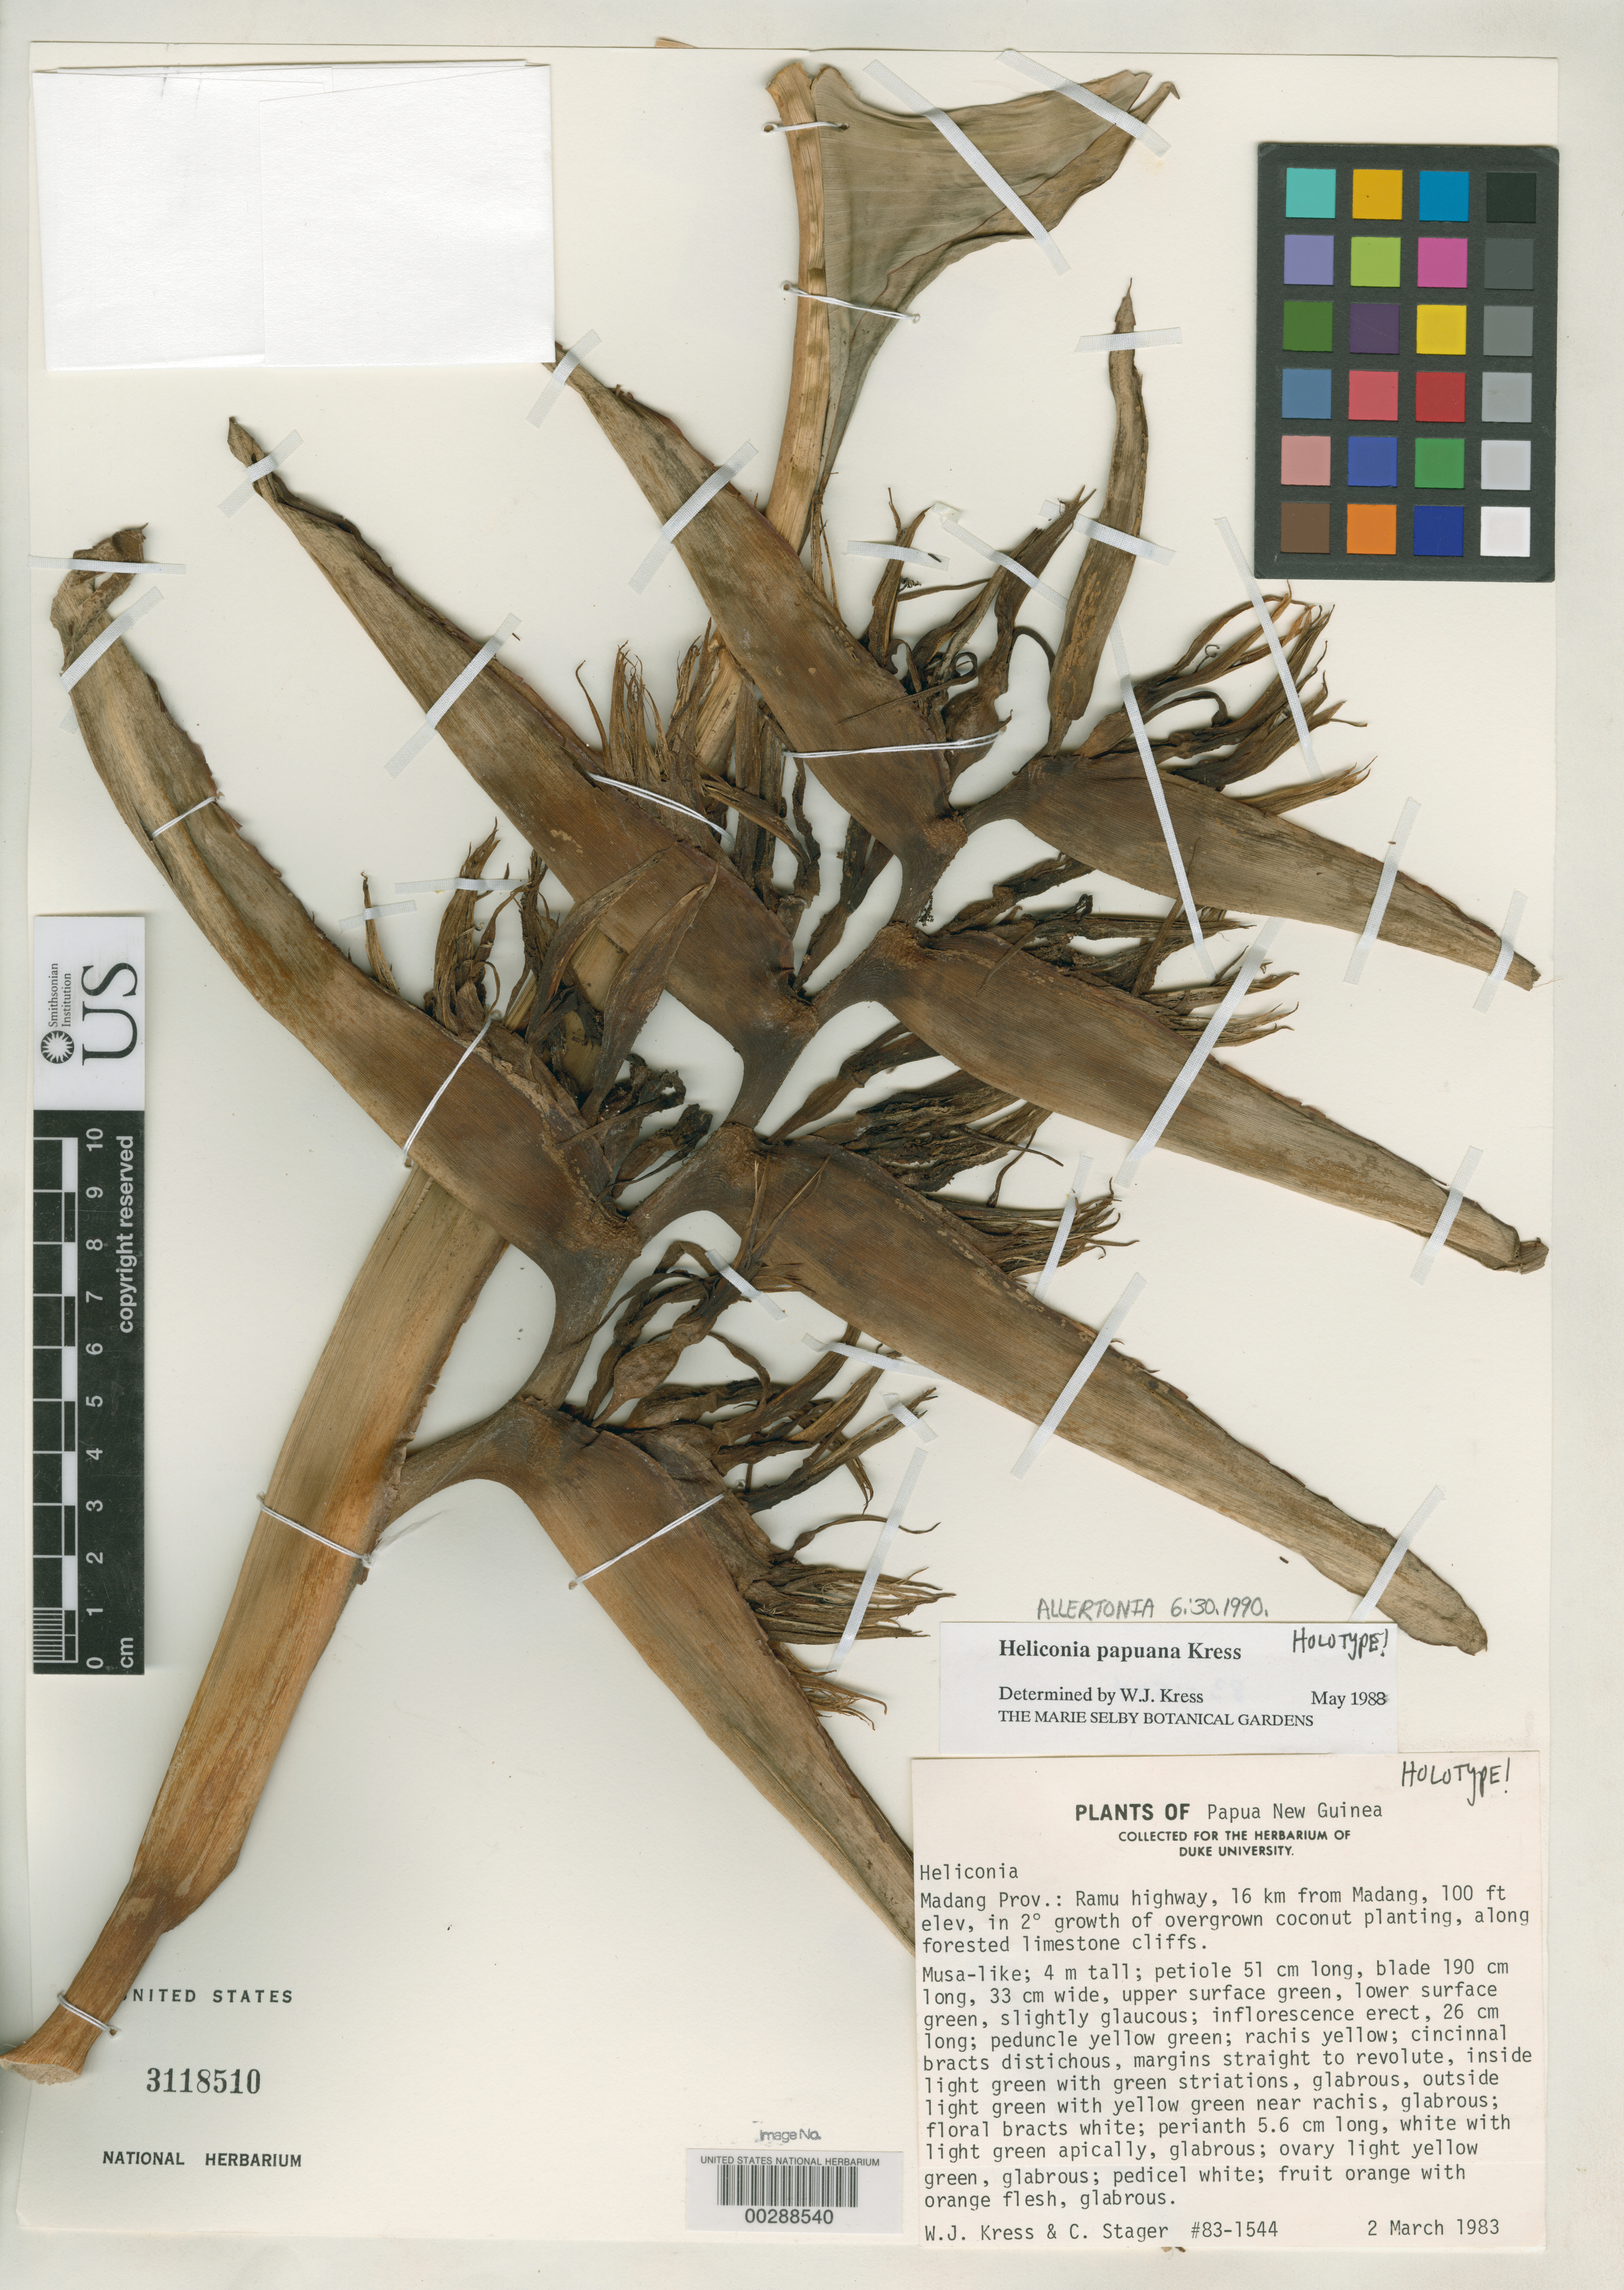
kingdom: Plantae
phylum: Tracheophyta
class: Liliopsida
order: Zingiberales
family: Heliconiaceae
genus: Heliconia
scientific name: Heliconia papuana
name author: W.J. Kress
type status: Holotype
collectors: W. J. Kress & C. Stager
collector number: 83-1544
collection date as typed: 02 Mar 1983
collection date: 1983-03-02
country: Papua New Guinea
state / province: Madang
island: New Guinea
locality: Ramu highway, 16 km from Madang.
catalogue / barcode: US 3118510